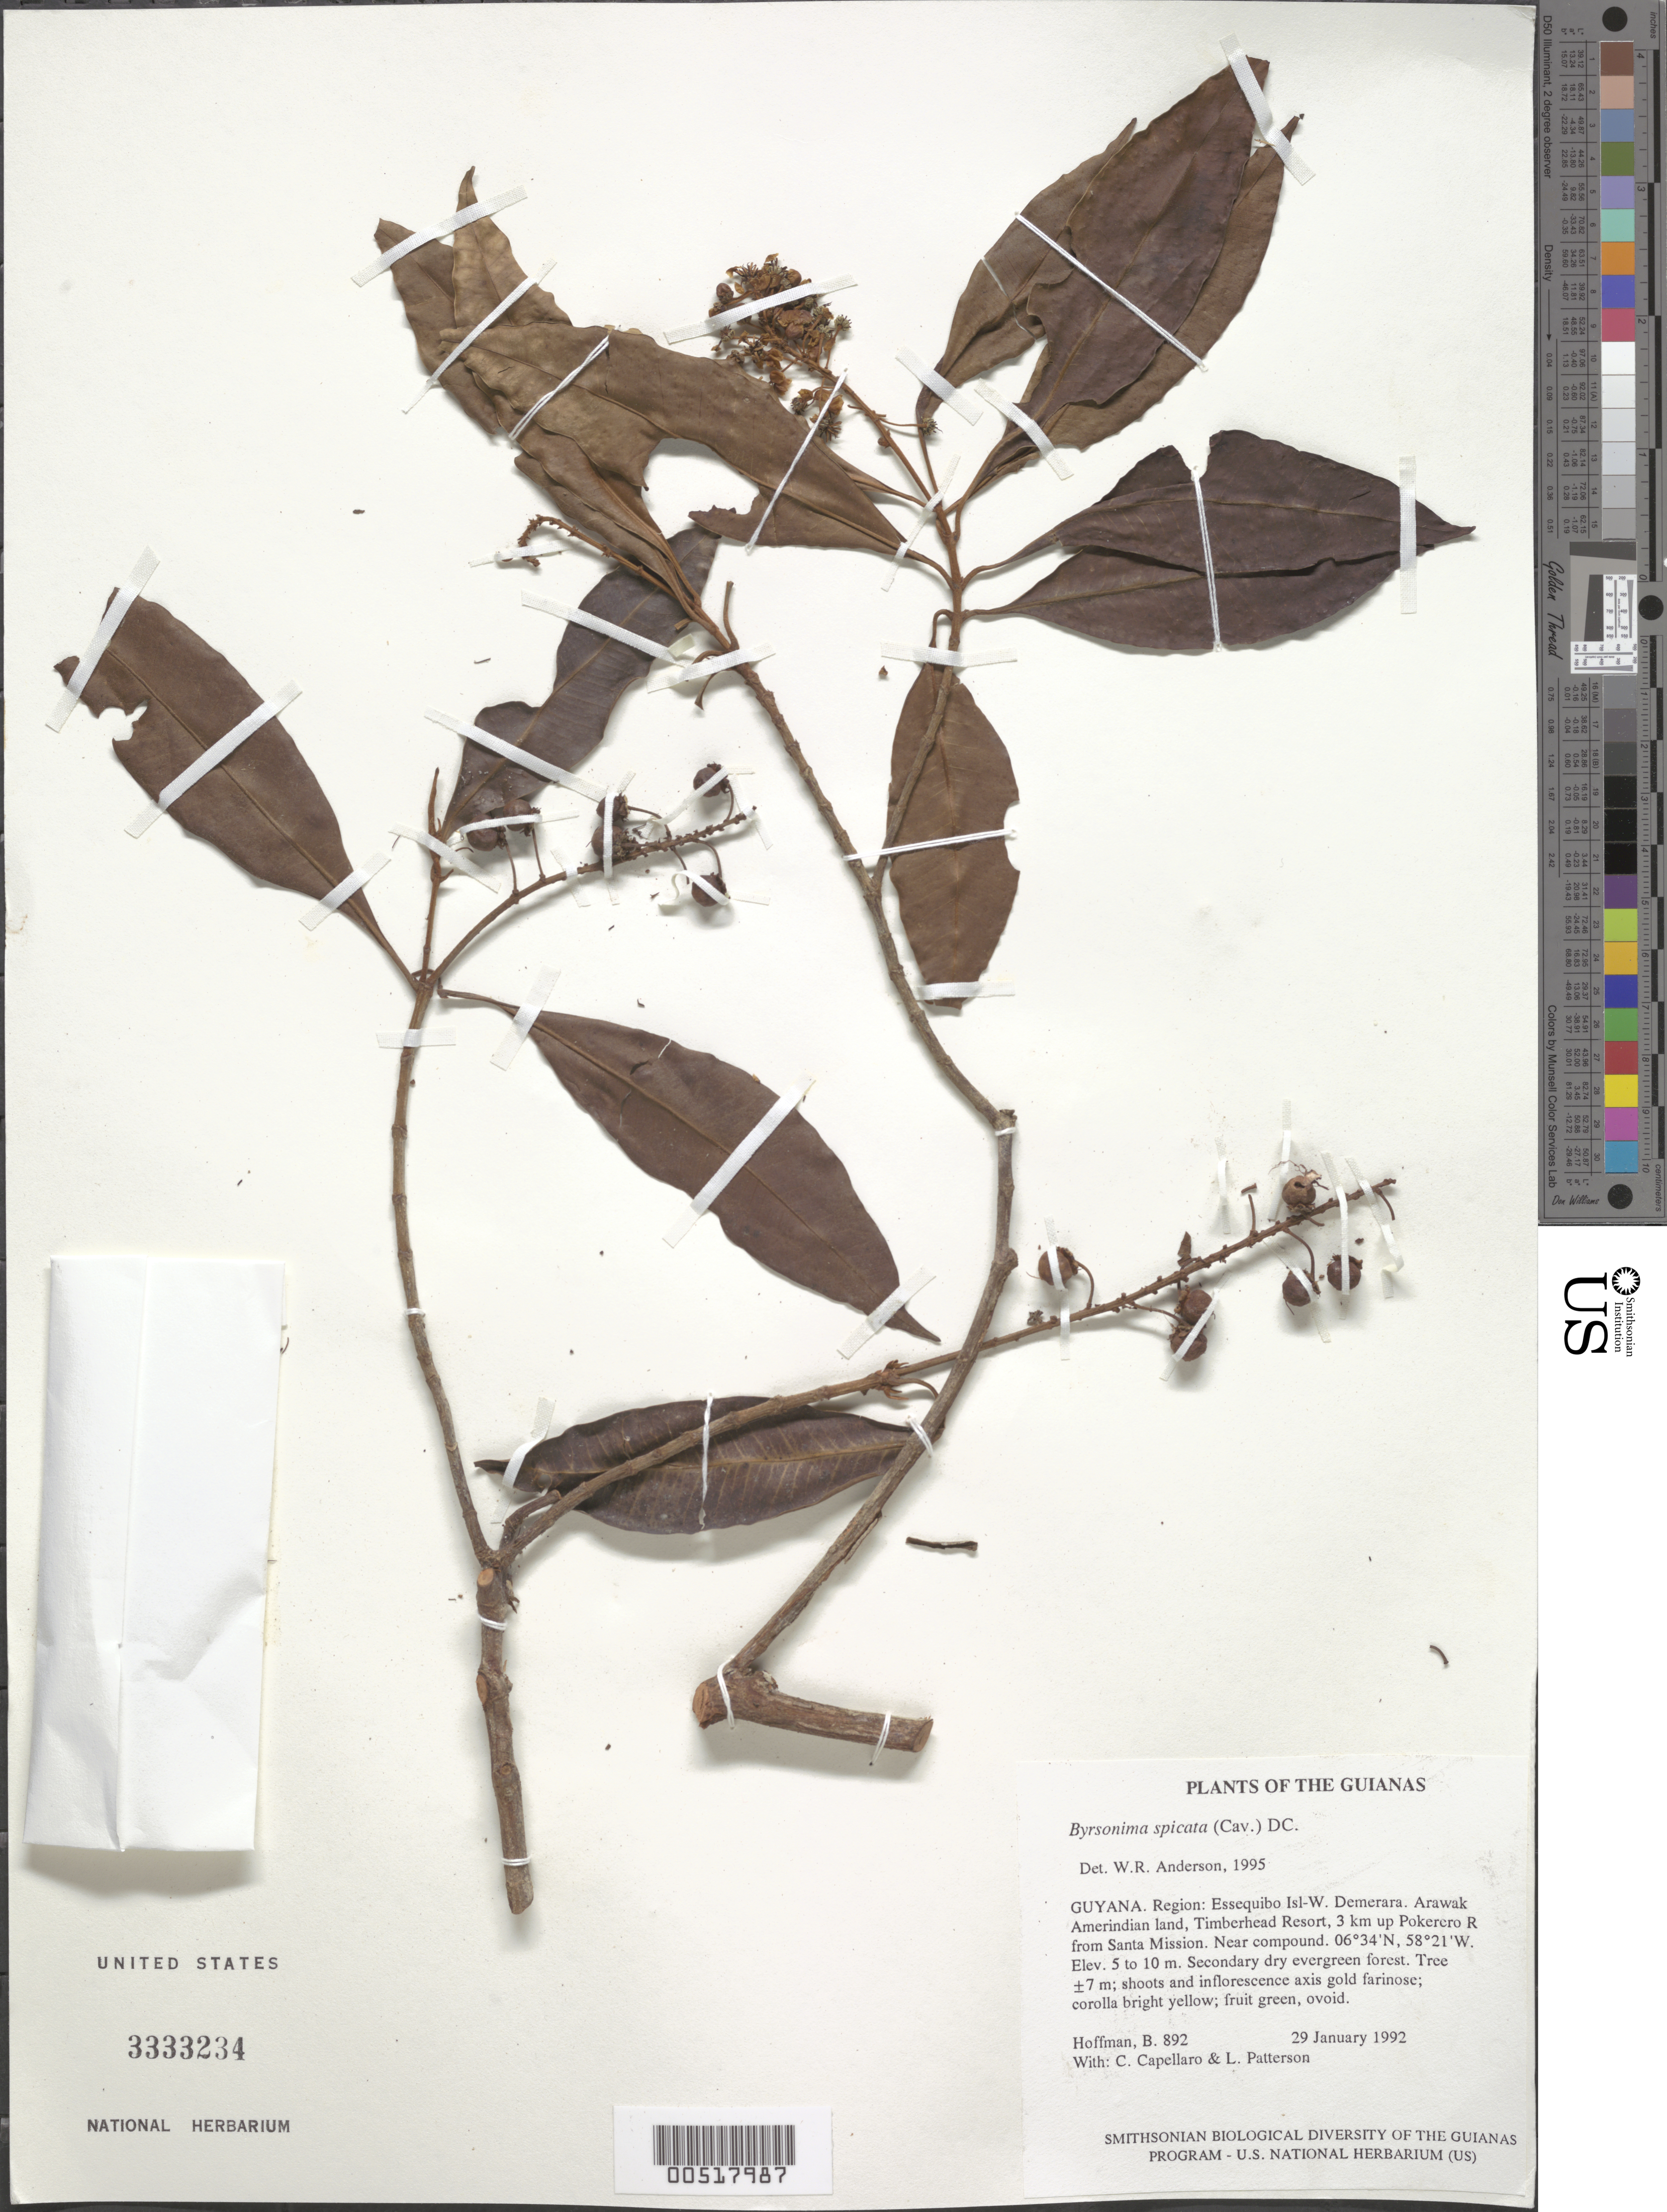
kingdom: Plantae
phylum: Tracheophyta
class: Magnoliopsida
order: Malpighiales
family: Malpighiaceae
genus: Byrsonima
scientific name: Byrsonima spicata (Cav.) DC.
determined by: Anderson, W. R., (MICH), University of Michigan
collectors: B. Hoffman, C. Capellaro & L. Patterson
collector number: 892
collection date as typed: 29 January 1992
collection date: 1992-01-29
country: Guyana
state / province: Essequibo Isl-W. Demerara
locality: Arawak Amerindian land, Timberhead Resort, 3 km up Pokerero River from Santa Mission. Near compound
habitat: Secondary dry evergreen forest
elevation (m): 5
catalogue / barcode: US 3333234